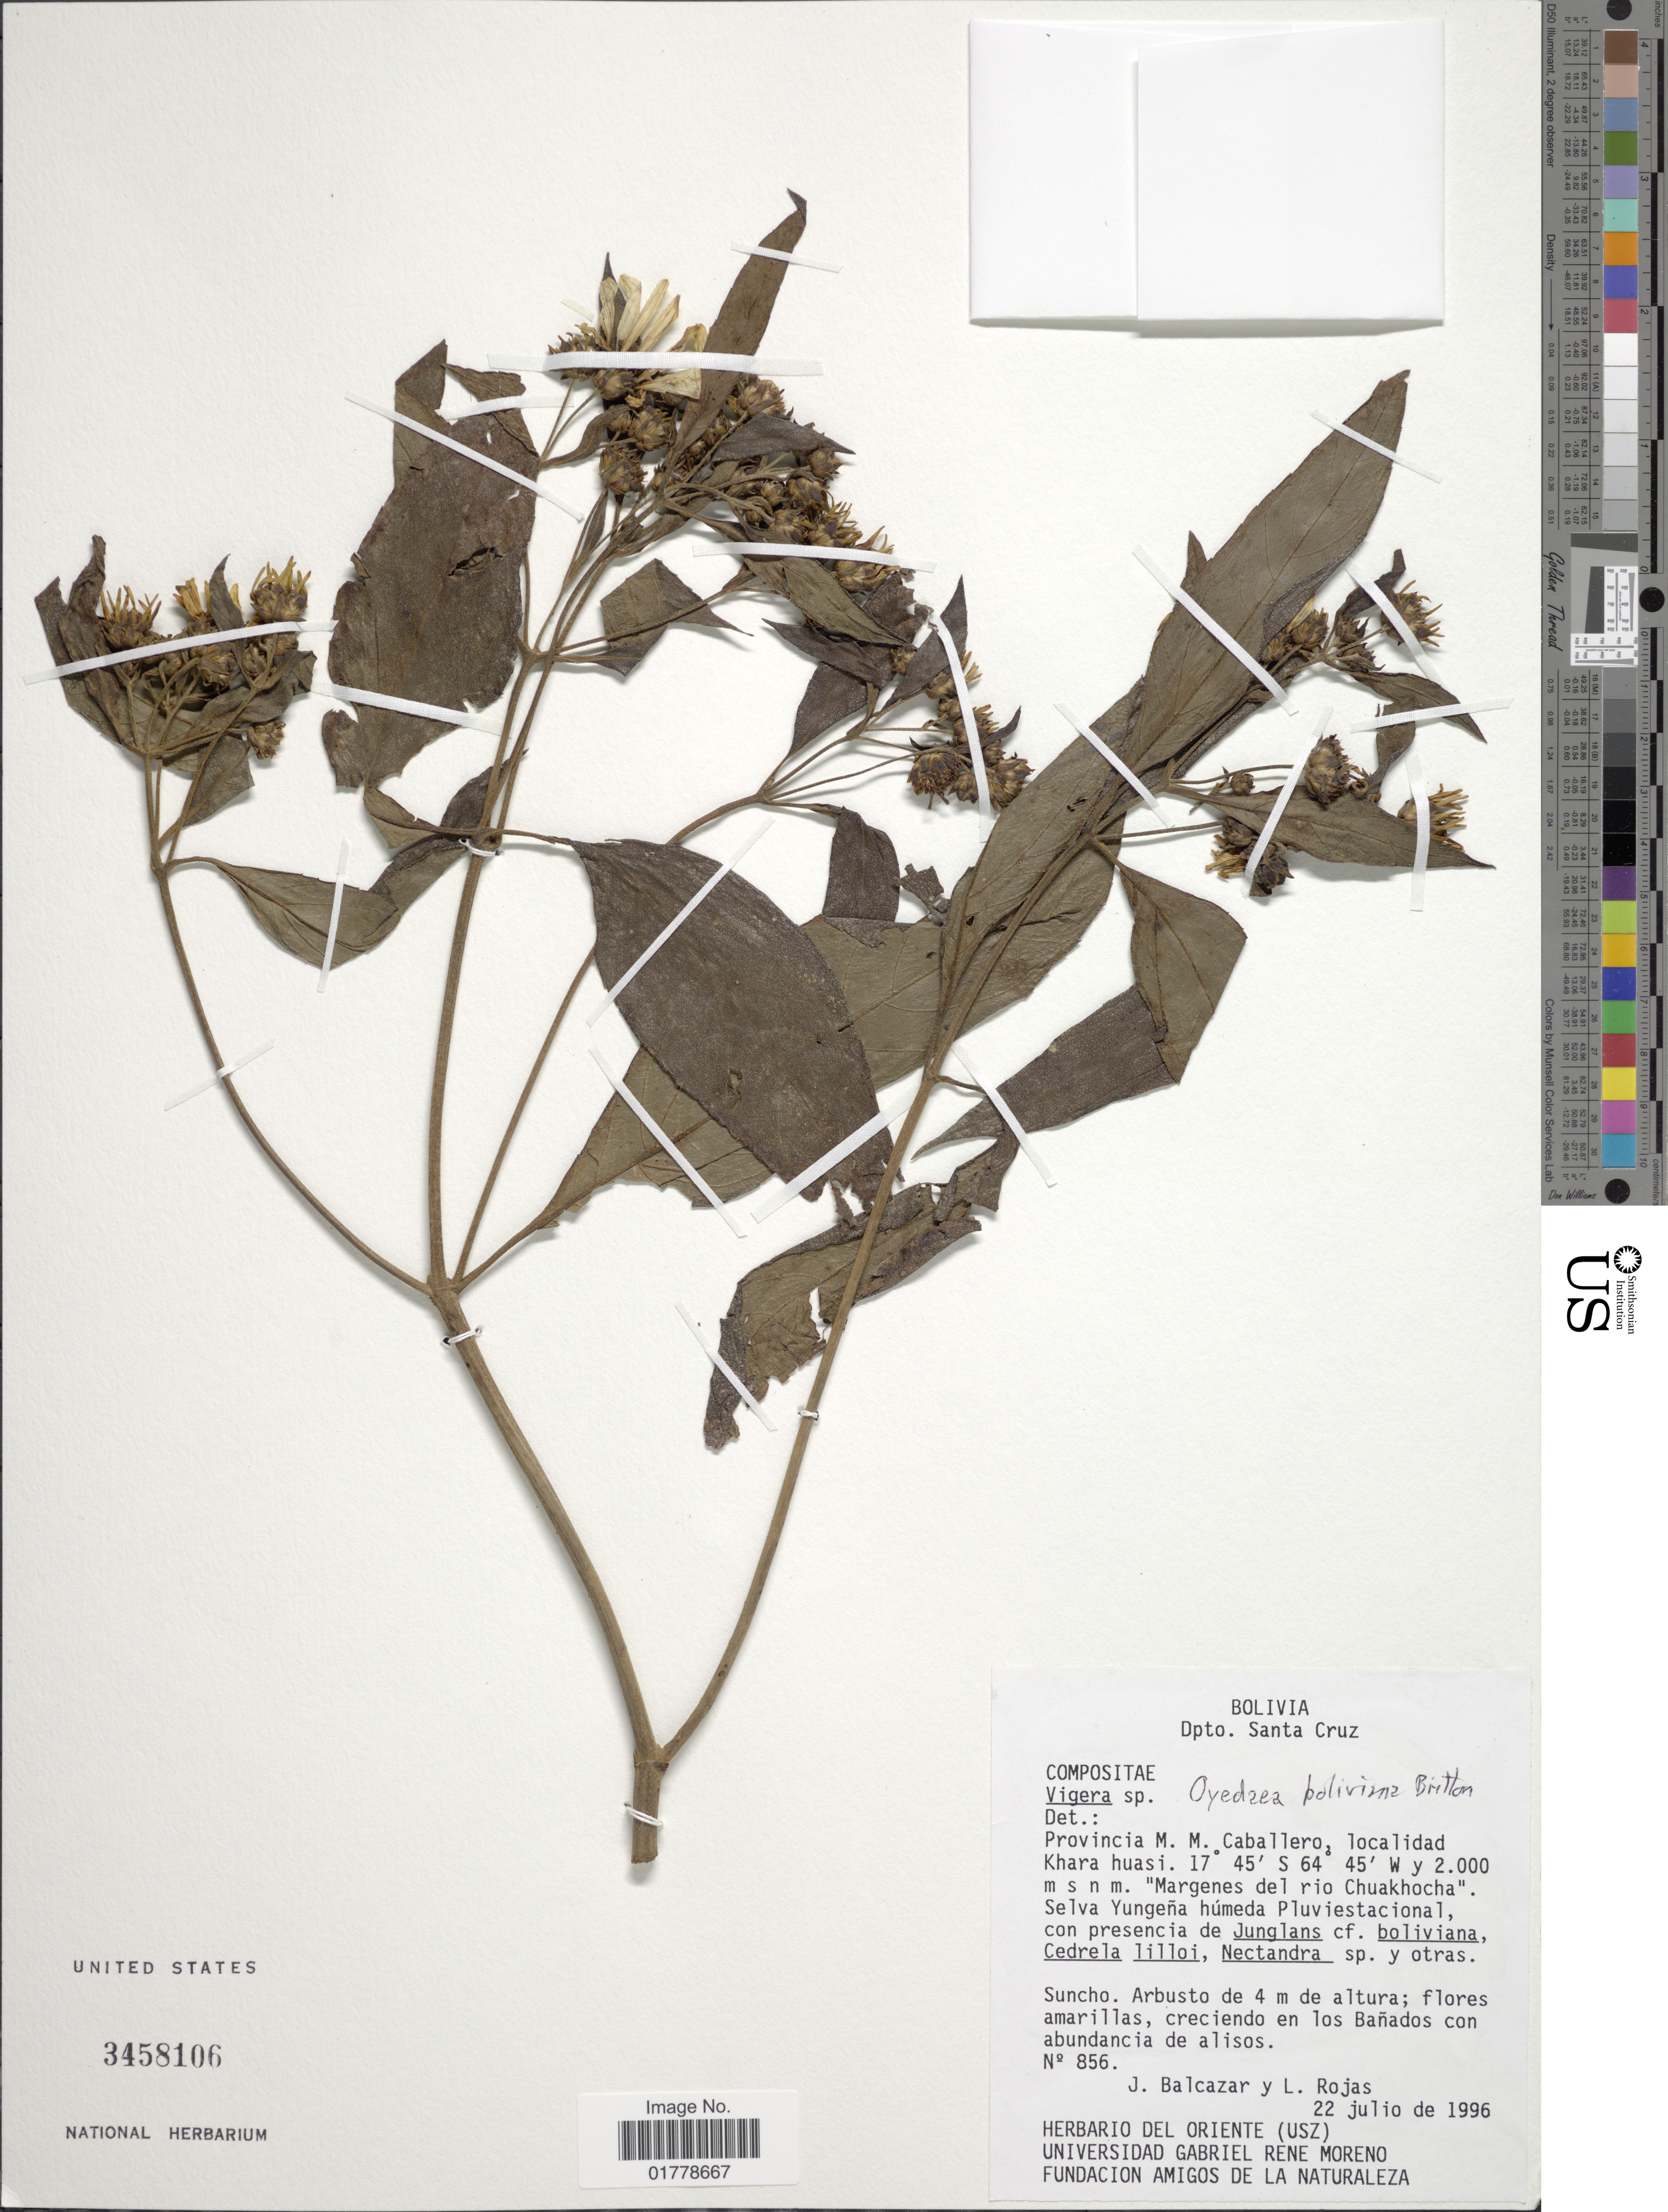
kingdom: Plantae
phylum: Tracheophyta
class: Magnoliopsida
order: Asterales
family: Asteraceae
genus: Oyedaea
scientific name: Oyedaea boliviana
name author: Britton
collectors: J. Balcazar & L. Rojas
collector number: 856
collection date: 1996-07-22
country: Bolivia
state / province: Santa Cruz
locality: Dpto. Santa Cruz. Provincia M. M. Caballero, localidad Khara huasi. "Margenes del rio Chuakhocha". Selva Yungeña húmeda Pluviestacional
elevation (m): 2000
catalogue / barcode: US 3458106